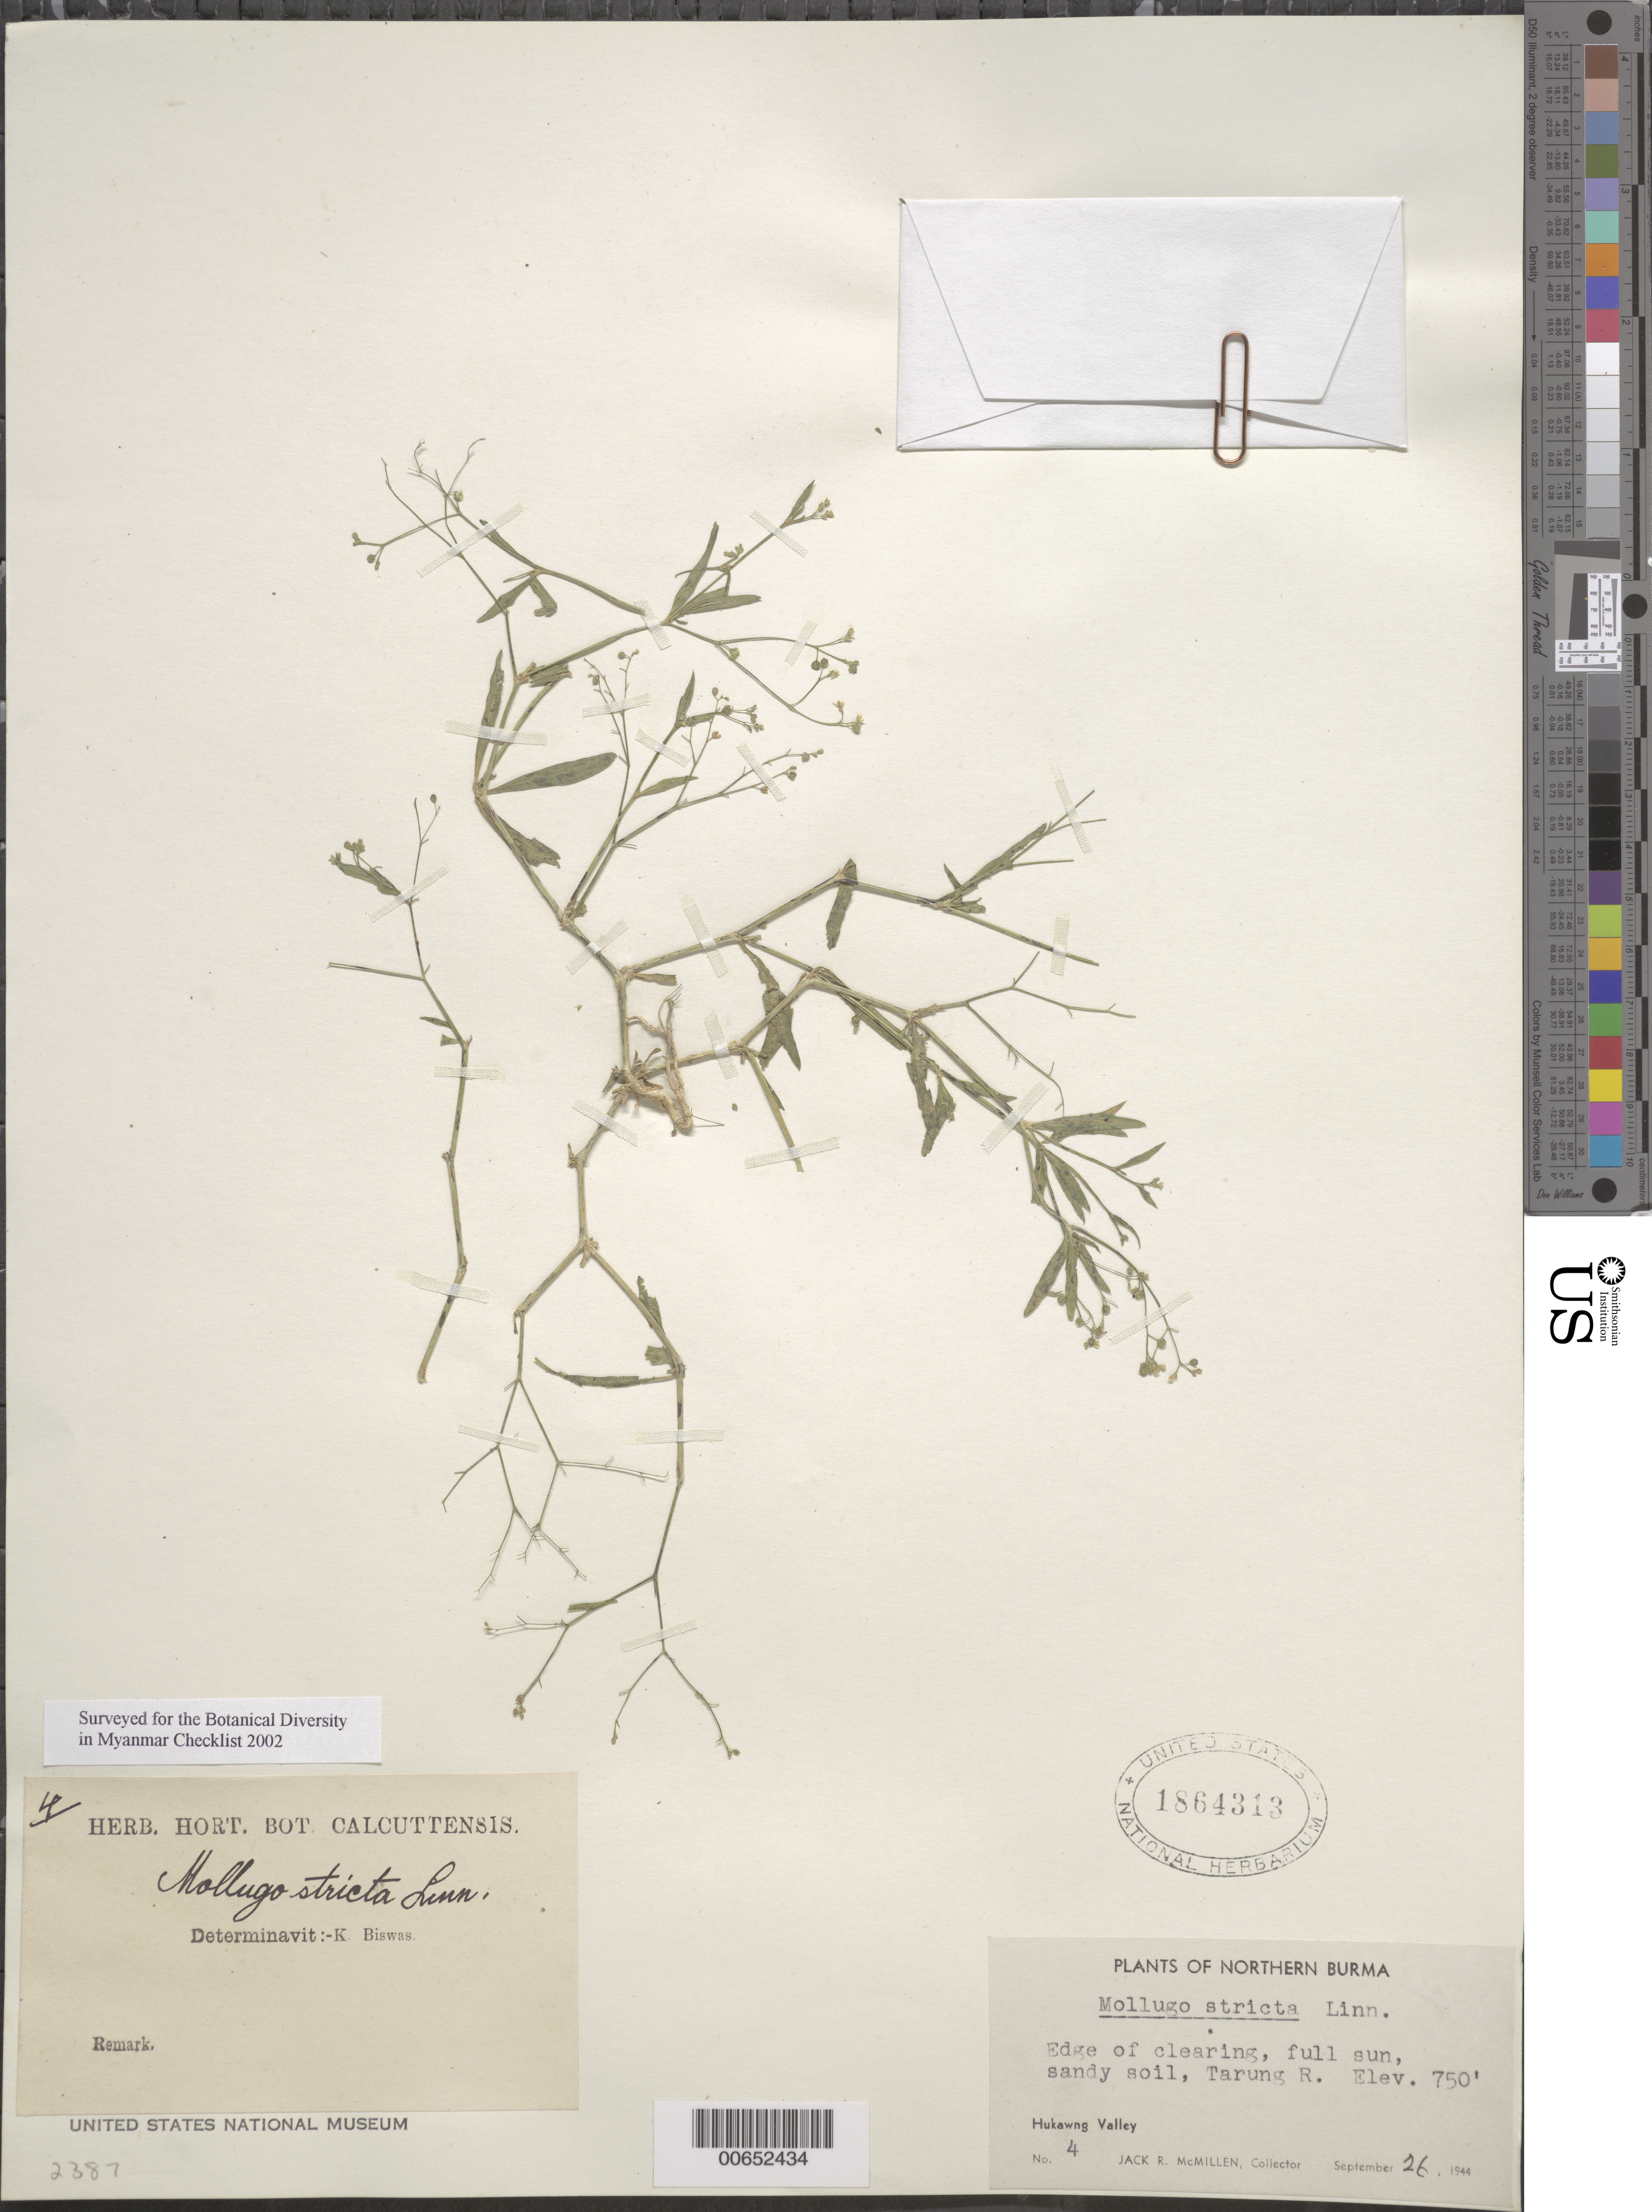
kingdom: Plantae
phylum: Tracheophyta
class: Magnoliopsida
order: Caryophyllales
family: Molluginaceae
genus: Trigastrotheca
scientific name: Trigastrotheca pentaphylla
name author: (L.) Thulin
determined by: Strong, Mark T., (BOT), Smithsonian Institution - National Museum of Natural History (UNITED STATES)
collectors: J. McMillen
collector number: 4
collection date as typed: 26 Sep 1944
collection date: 1944-09-26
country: Myanmar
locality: Northern Burma, Tarung River.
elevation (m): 229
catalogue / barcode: US 1864313